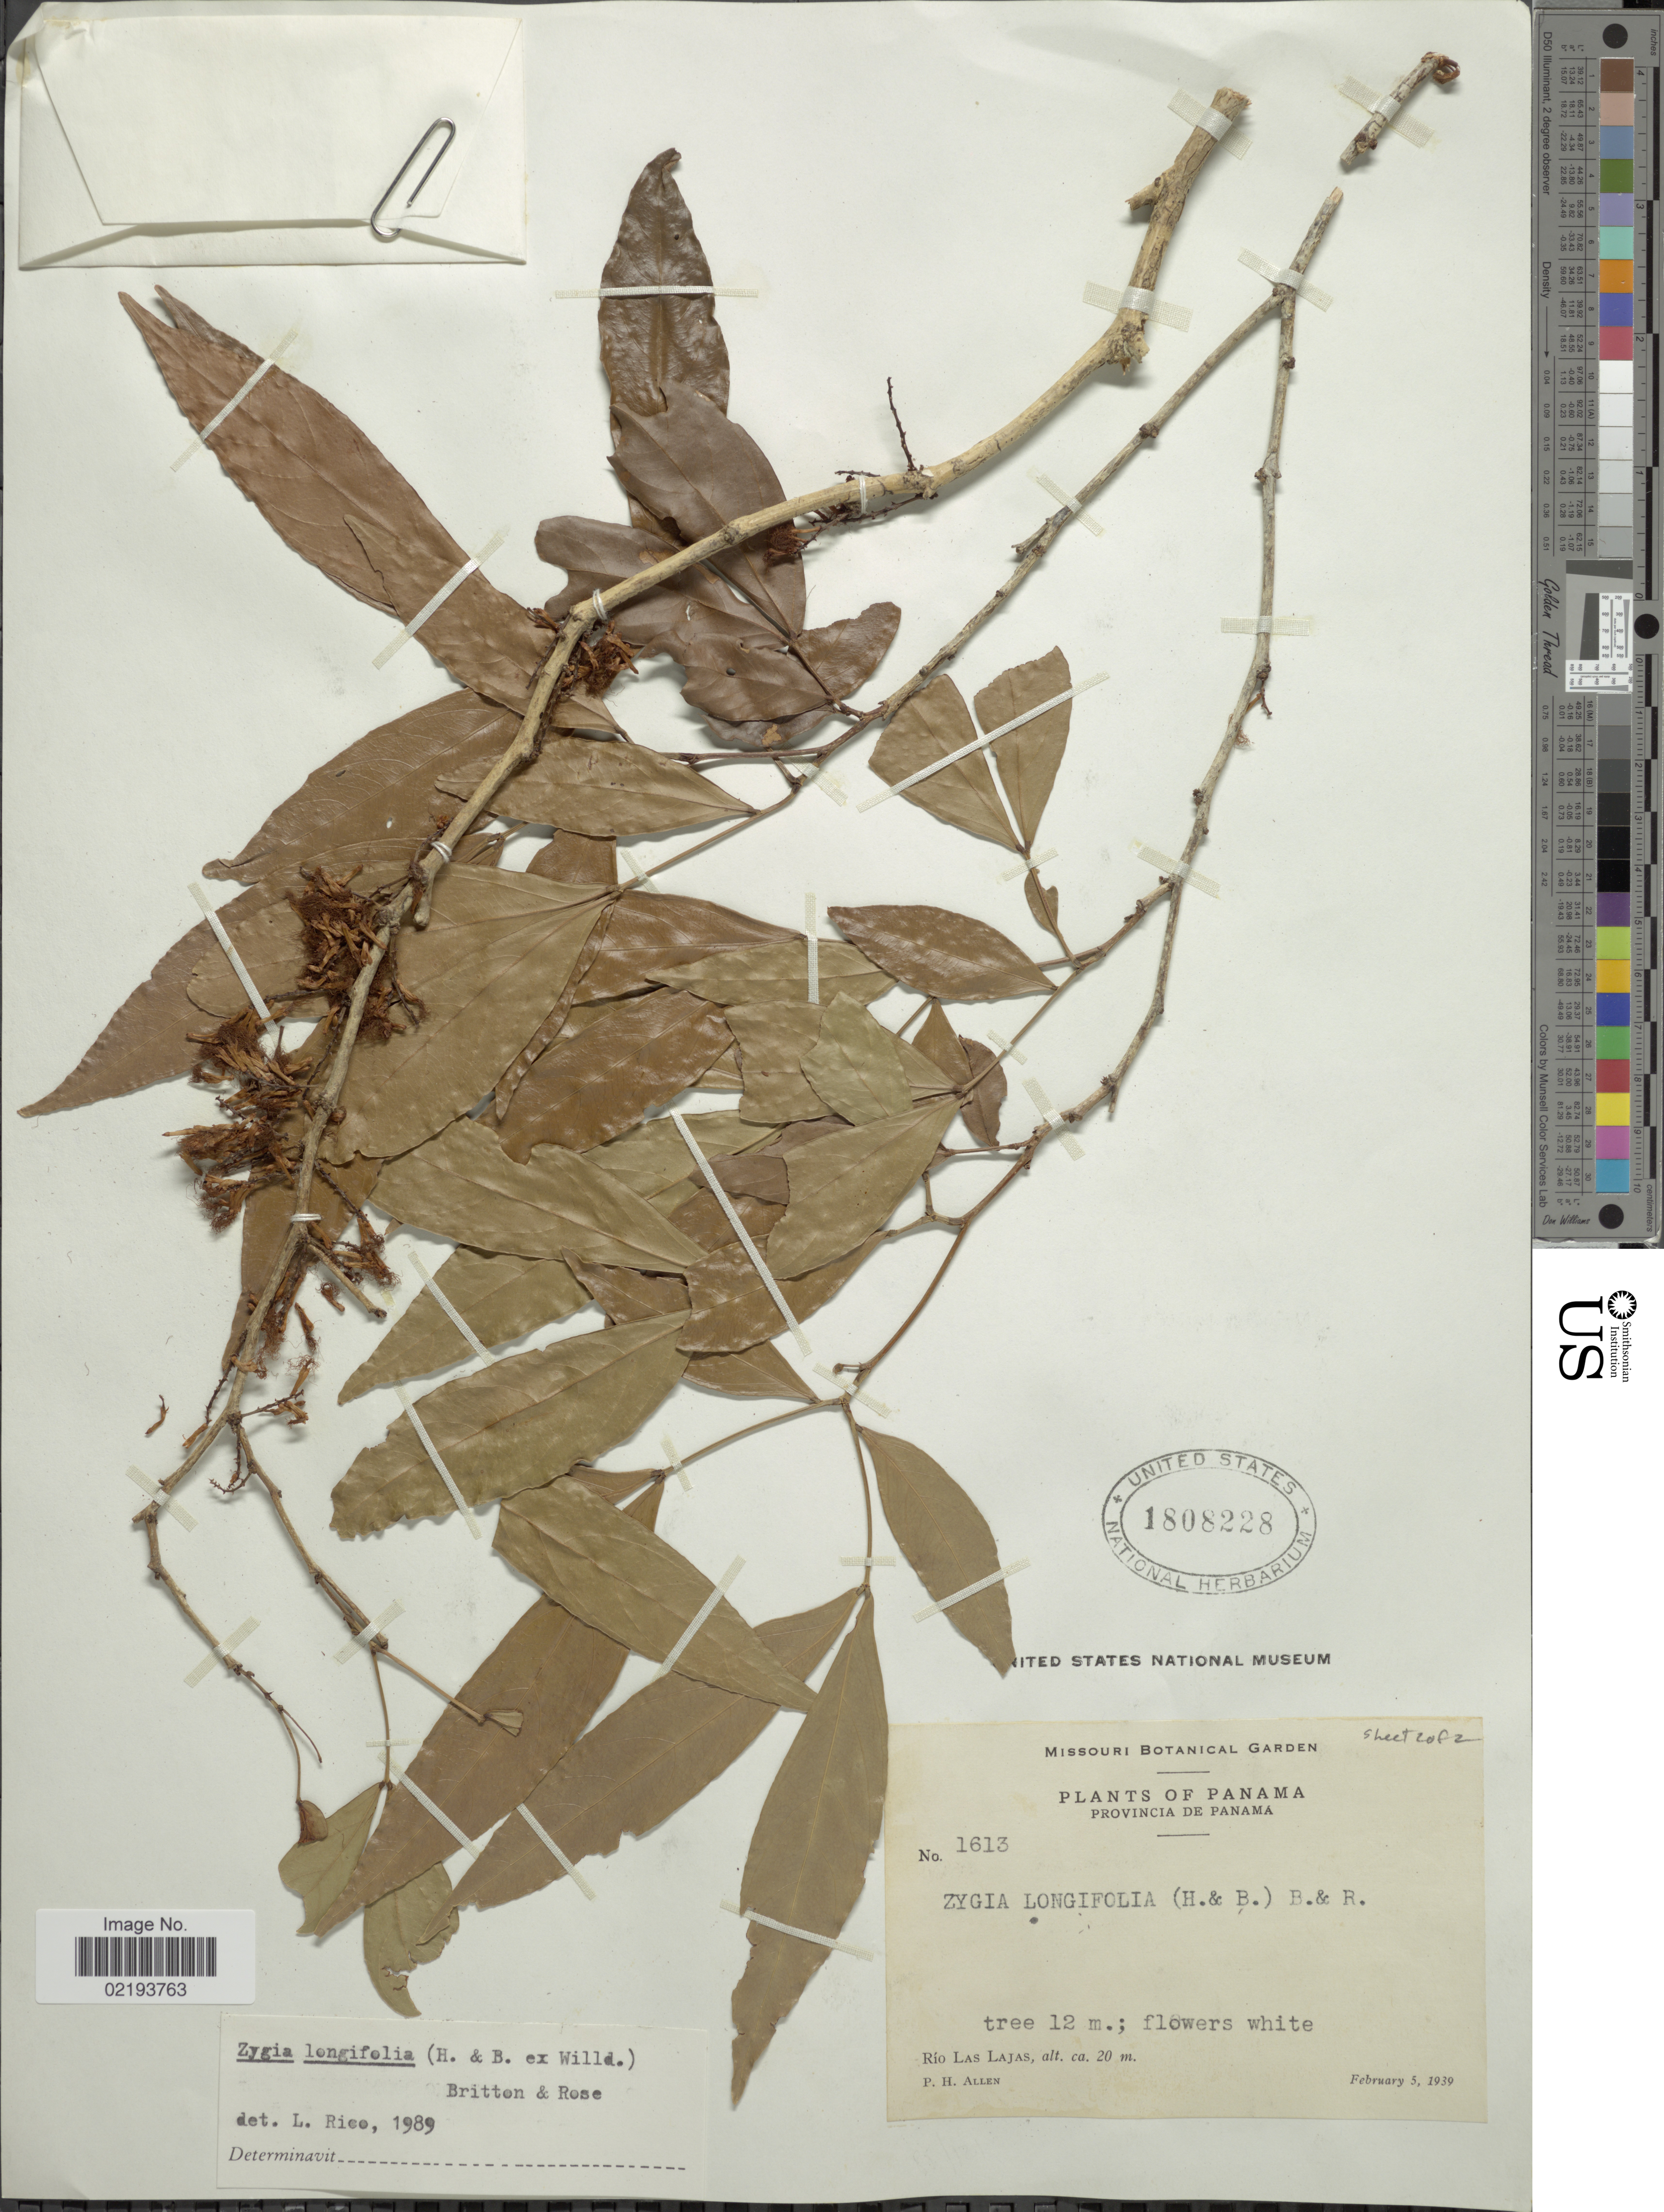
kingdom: Plantae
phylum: Tracheophyta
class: Magnoliopsida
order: Fabales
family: Fabaceae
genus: Zygia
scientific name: Zygia longifolia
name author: (Willd.) Britton & Rose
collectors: P. H. Allen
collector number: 1613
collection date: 1939-02-05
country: Panama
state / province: Panamá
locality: Río Las Lajas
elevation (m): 20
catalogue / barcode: US 1808228